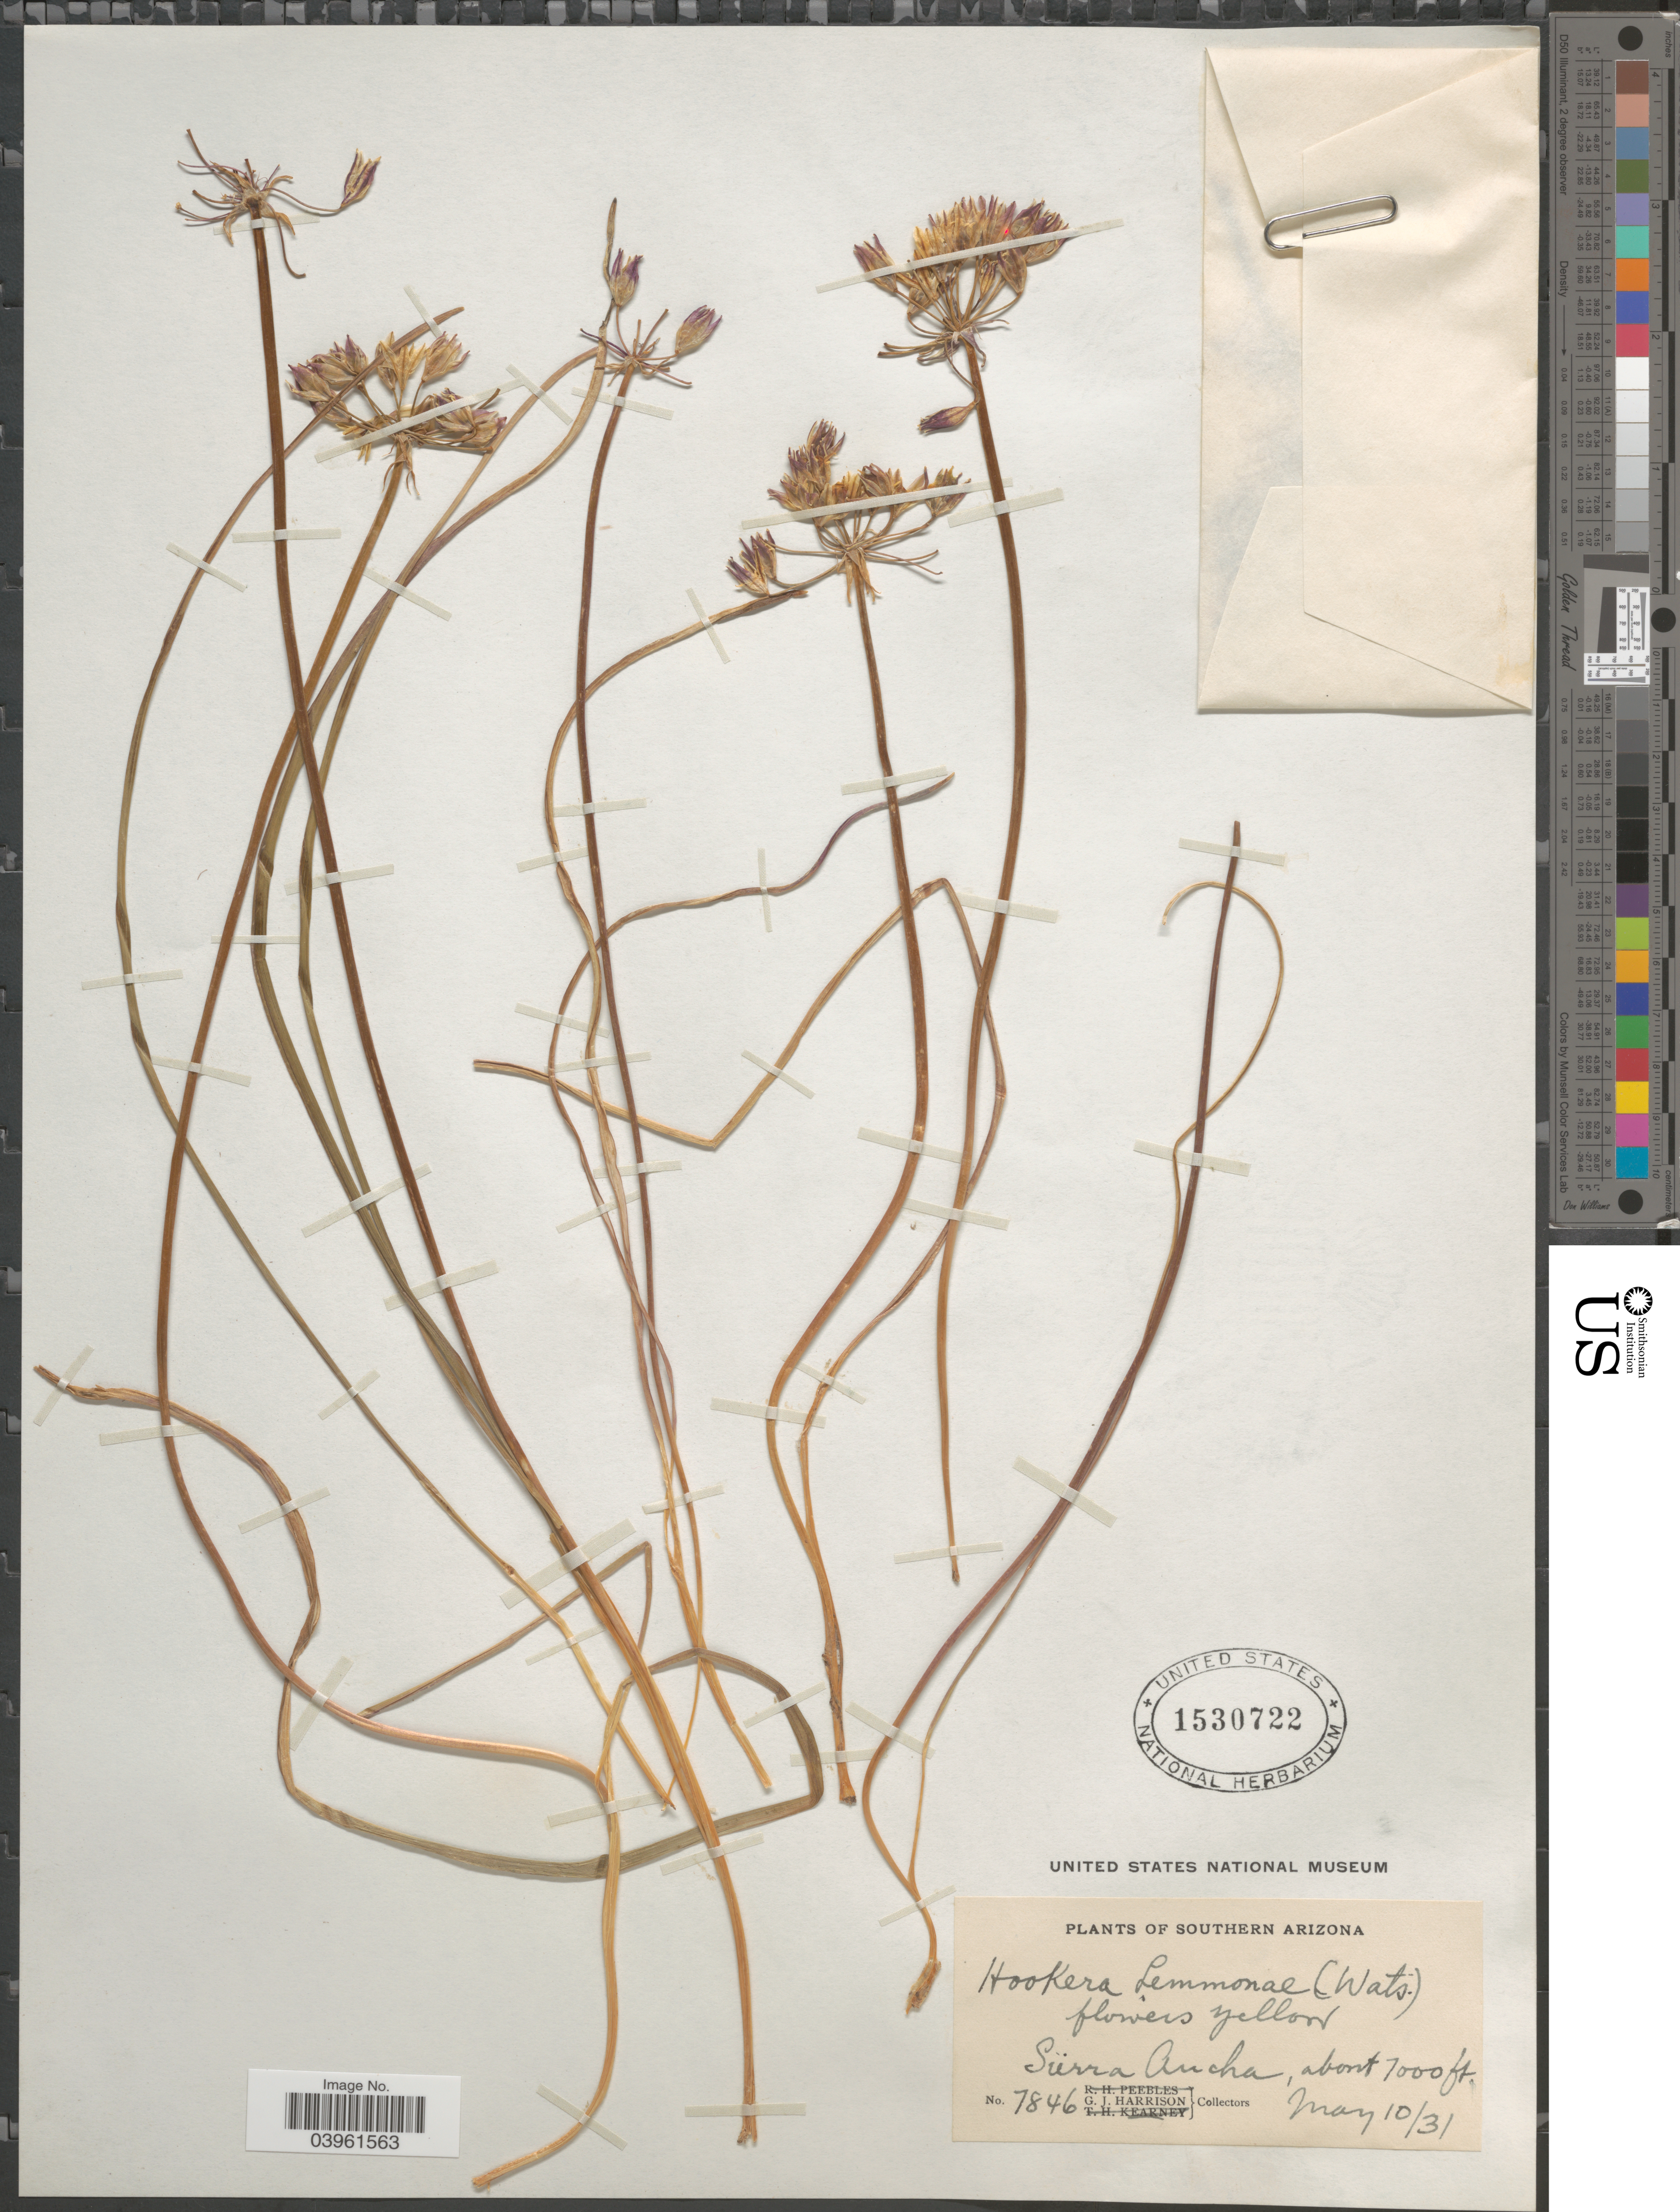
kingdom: Plantae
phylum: Tracheophyta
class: Liliopsida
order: Asparagales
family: Asparagaceae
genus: Triteleia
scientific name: Triteleia lemmoniae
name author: (S. Watson) Greene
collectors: G. J. Harrison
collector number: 7846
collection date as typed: Transcribed d/m/y: 10/5/31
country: United States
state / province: Arizona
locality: Southern Arizona. Sierra Ancha.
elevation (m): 2134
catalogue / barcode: US 1530722